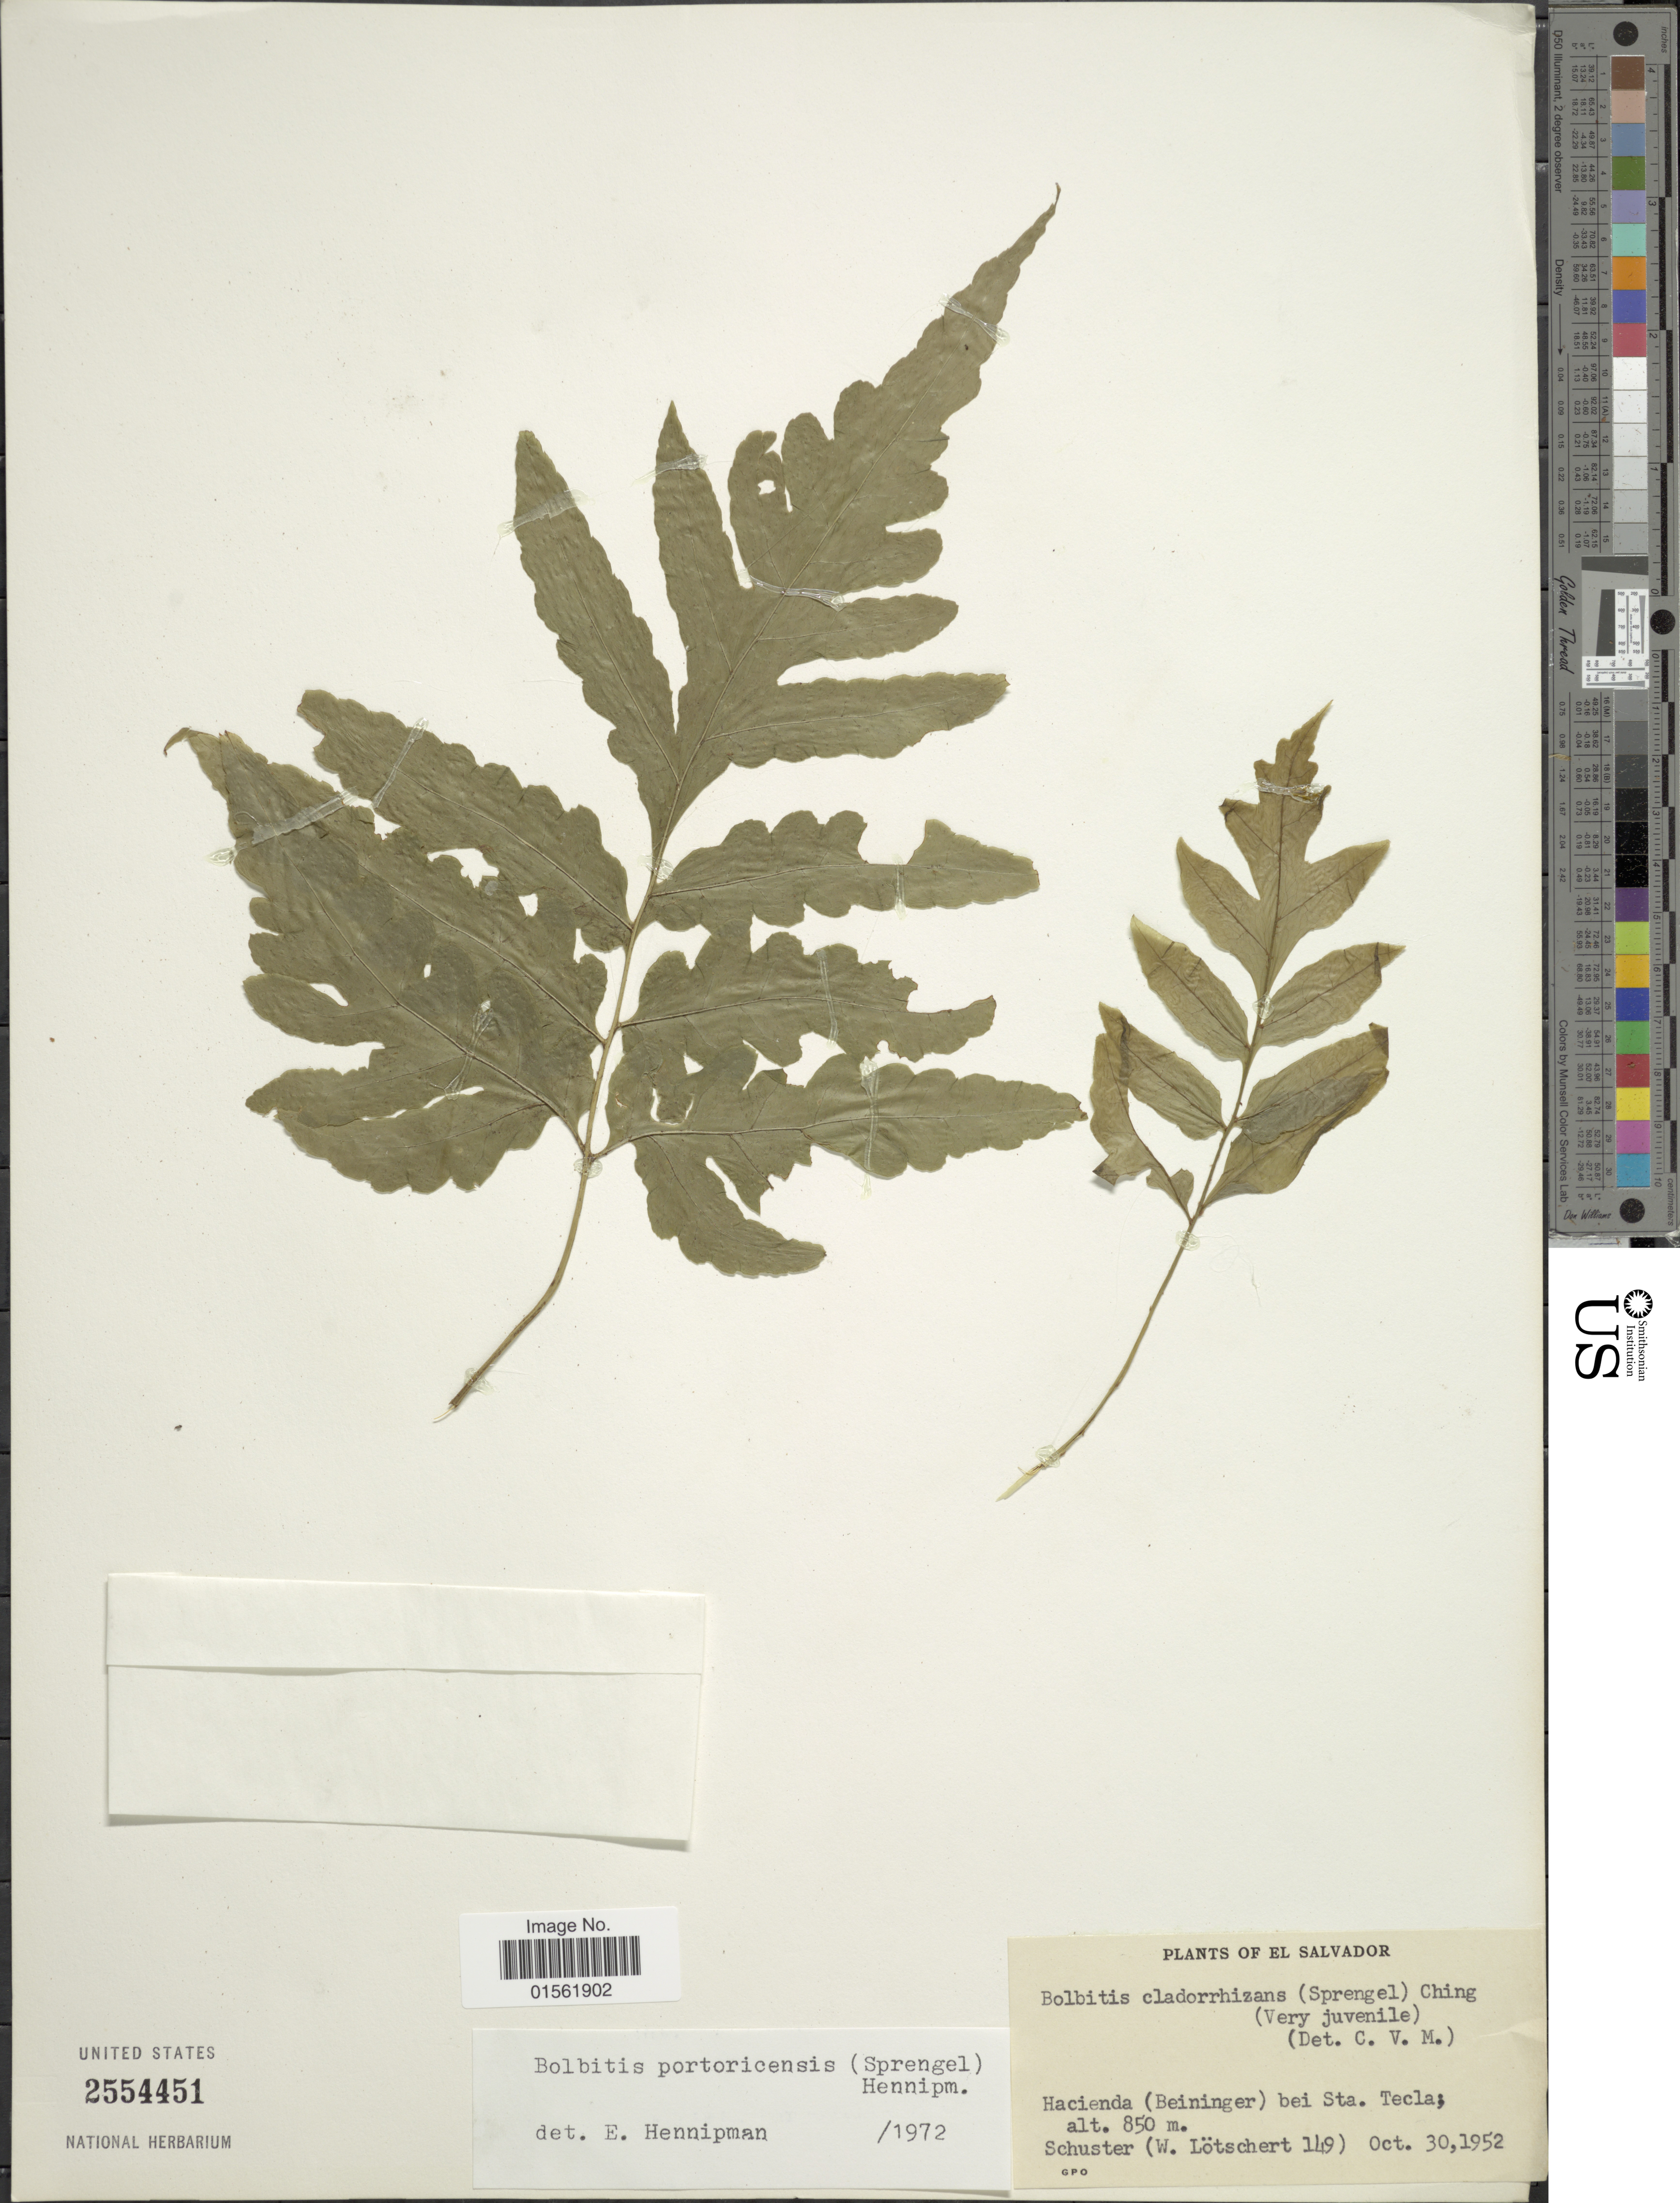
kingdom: Plantae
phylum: Tracheophyta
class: Polypodiopsida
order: Polypodiales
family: Dryopteridaceae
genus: Bolbitis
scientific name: Bolbitis portoricensis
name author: (Spreng.) Hennipman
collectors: -- Schuster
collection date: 1952-10-30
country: El Salvador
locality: Hacienda (Beininger) bei Sta. Tecla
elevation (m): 850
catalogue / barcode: US 2554451